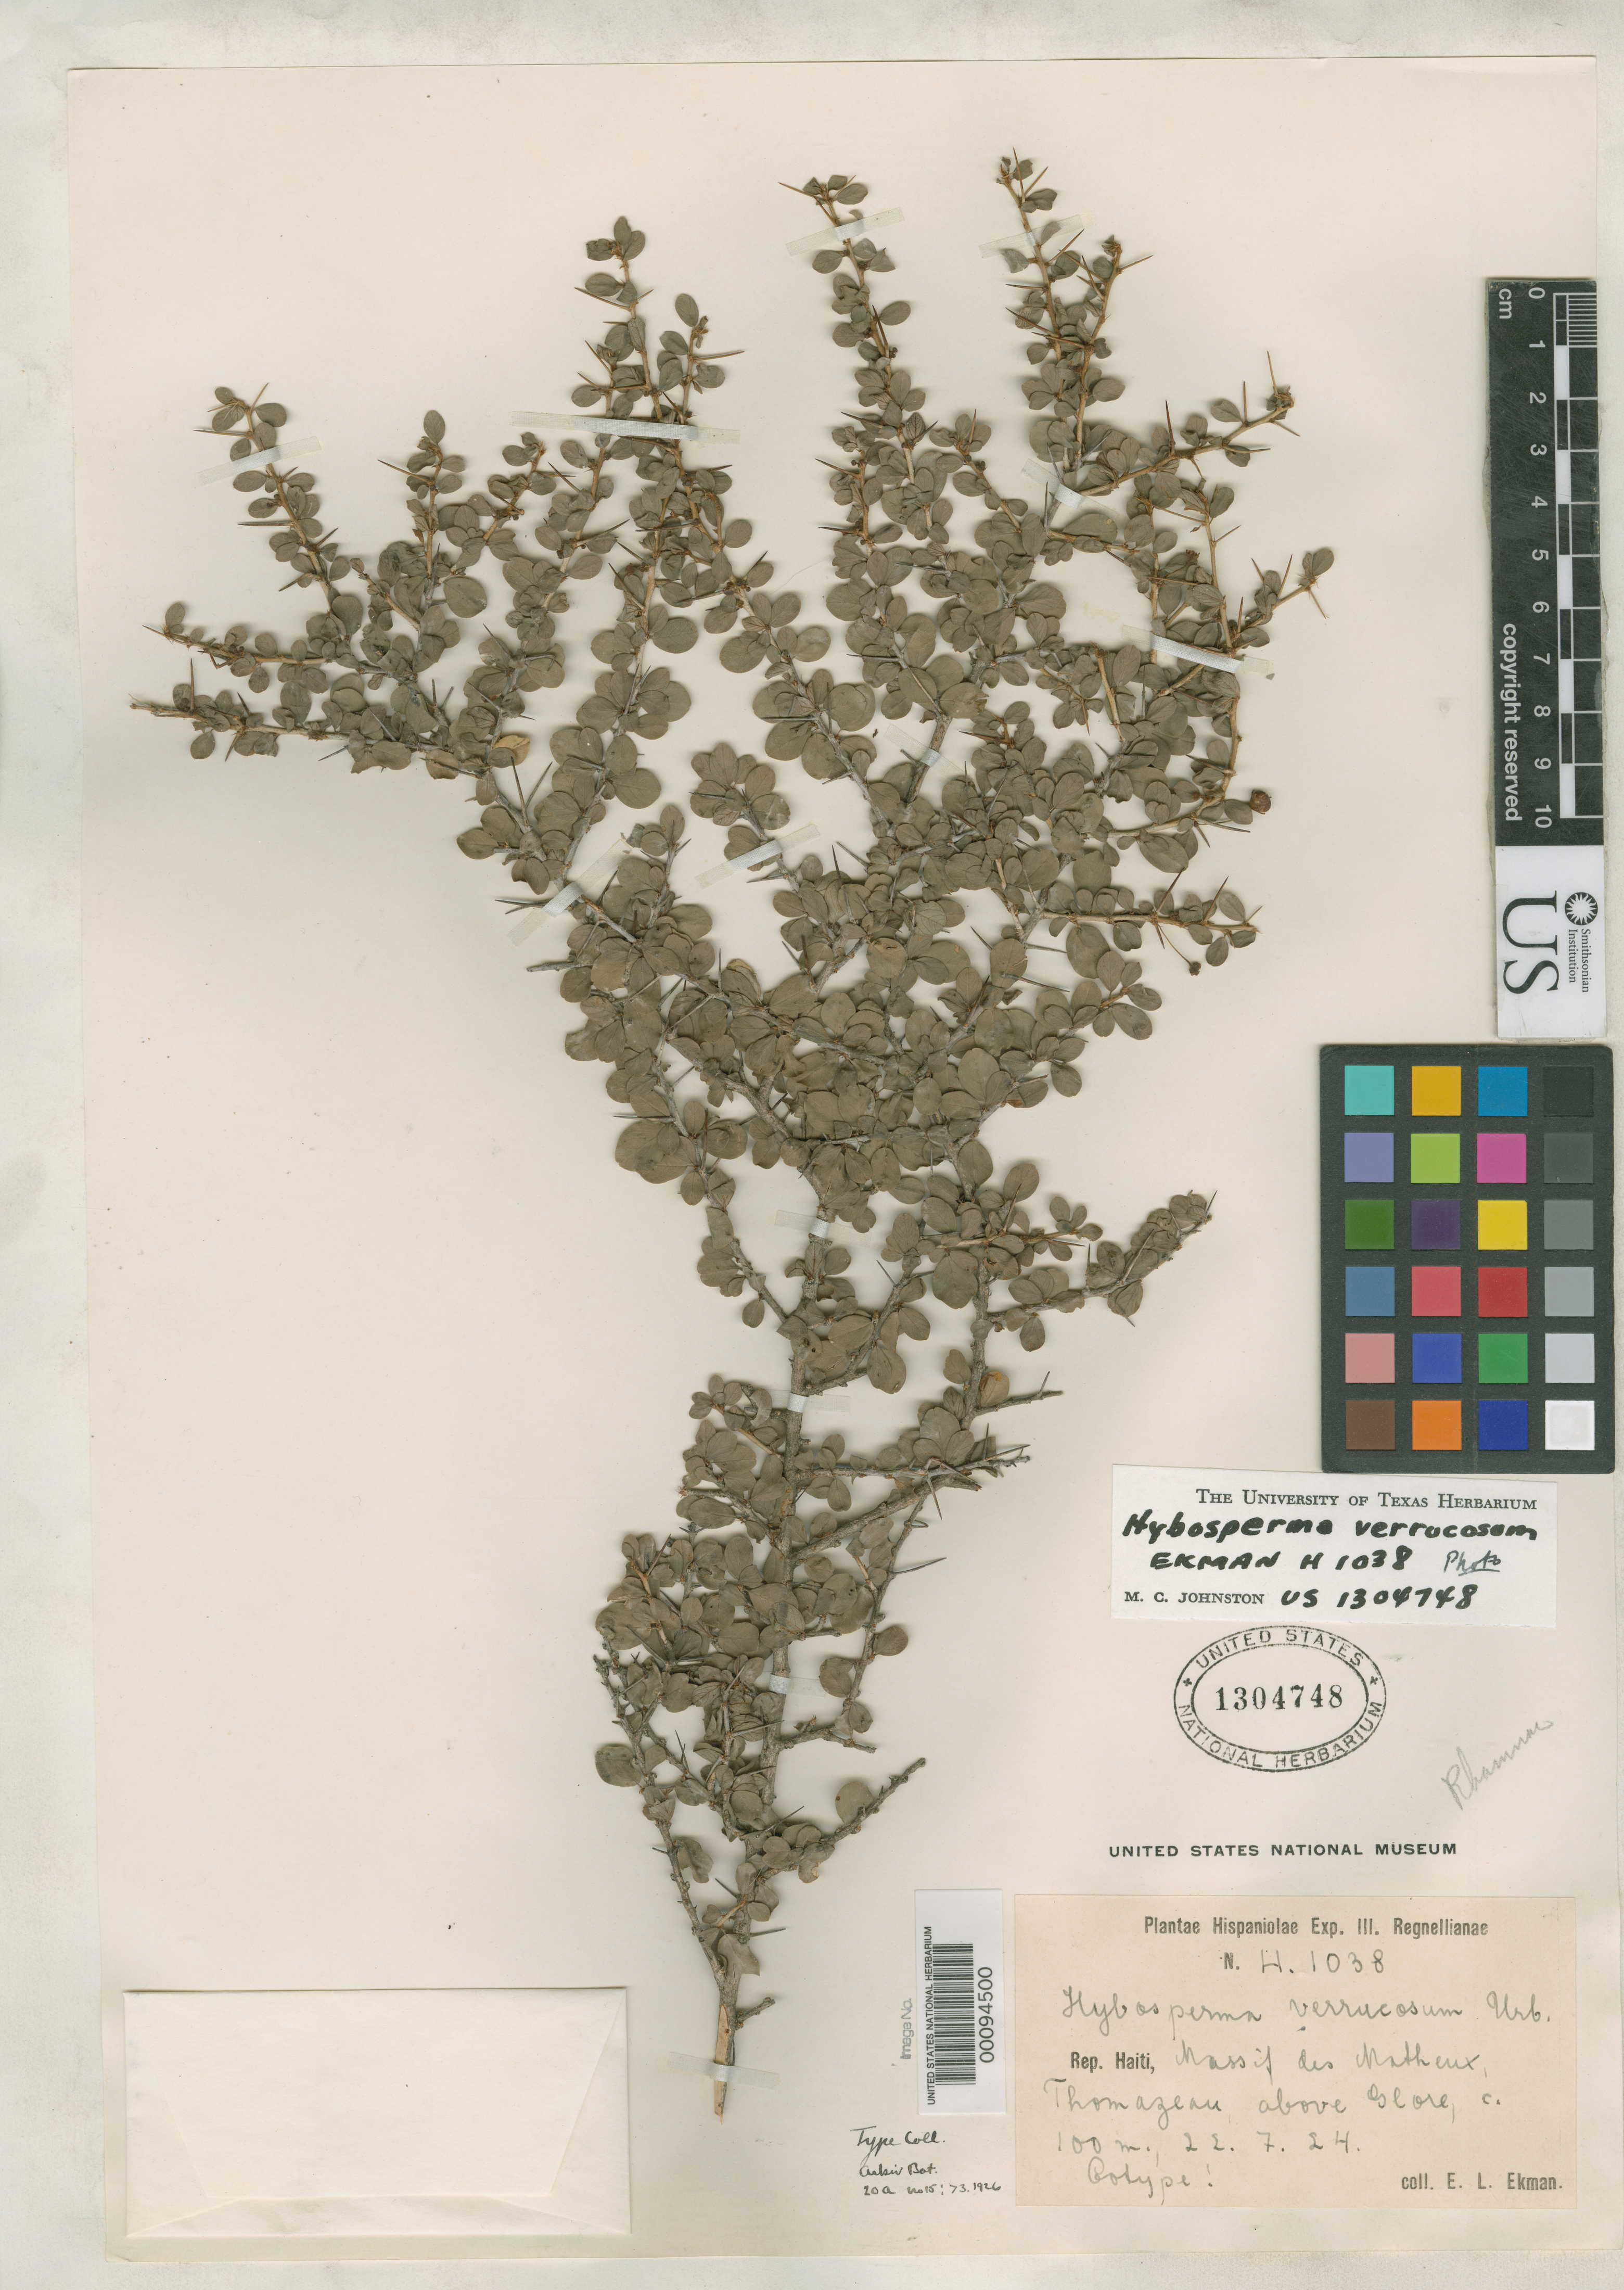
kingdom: Plantae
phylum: Tracheophyta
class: Magnoliopsida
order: Rosales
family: Rhamnaceae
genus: Hybosperma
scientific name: Hybosperma verrucosum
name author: Urb.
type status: Isotype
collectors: E. L. Ekman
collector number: H 1038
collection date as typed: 22 Jul 1924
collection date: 1924-07-22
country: Haiti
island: Hispaniola Island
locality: Montagnes du Reou d'Eau, prope Glore, Etang Saumatre.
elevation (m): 100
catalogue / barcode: US 1304748